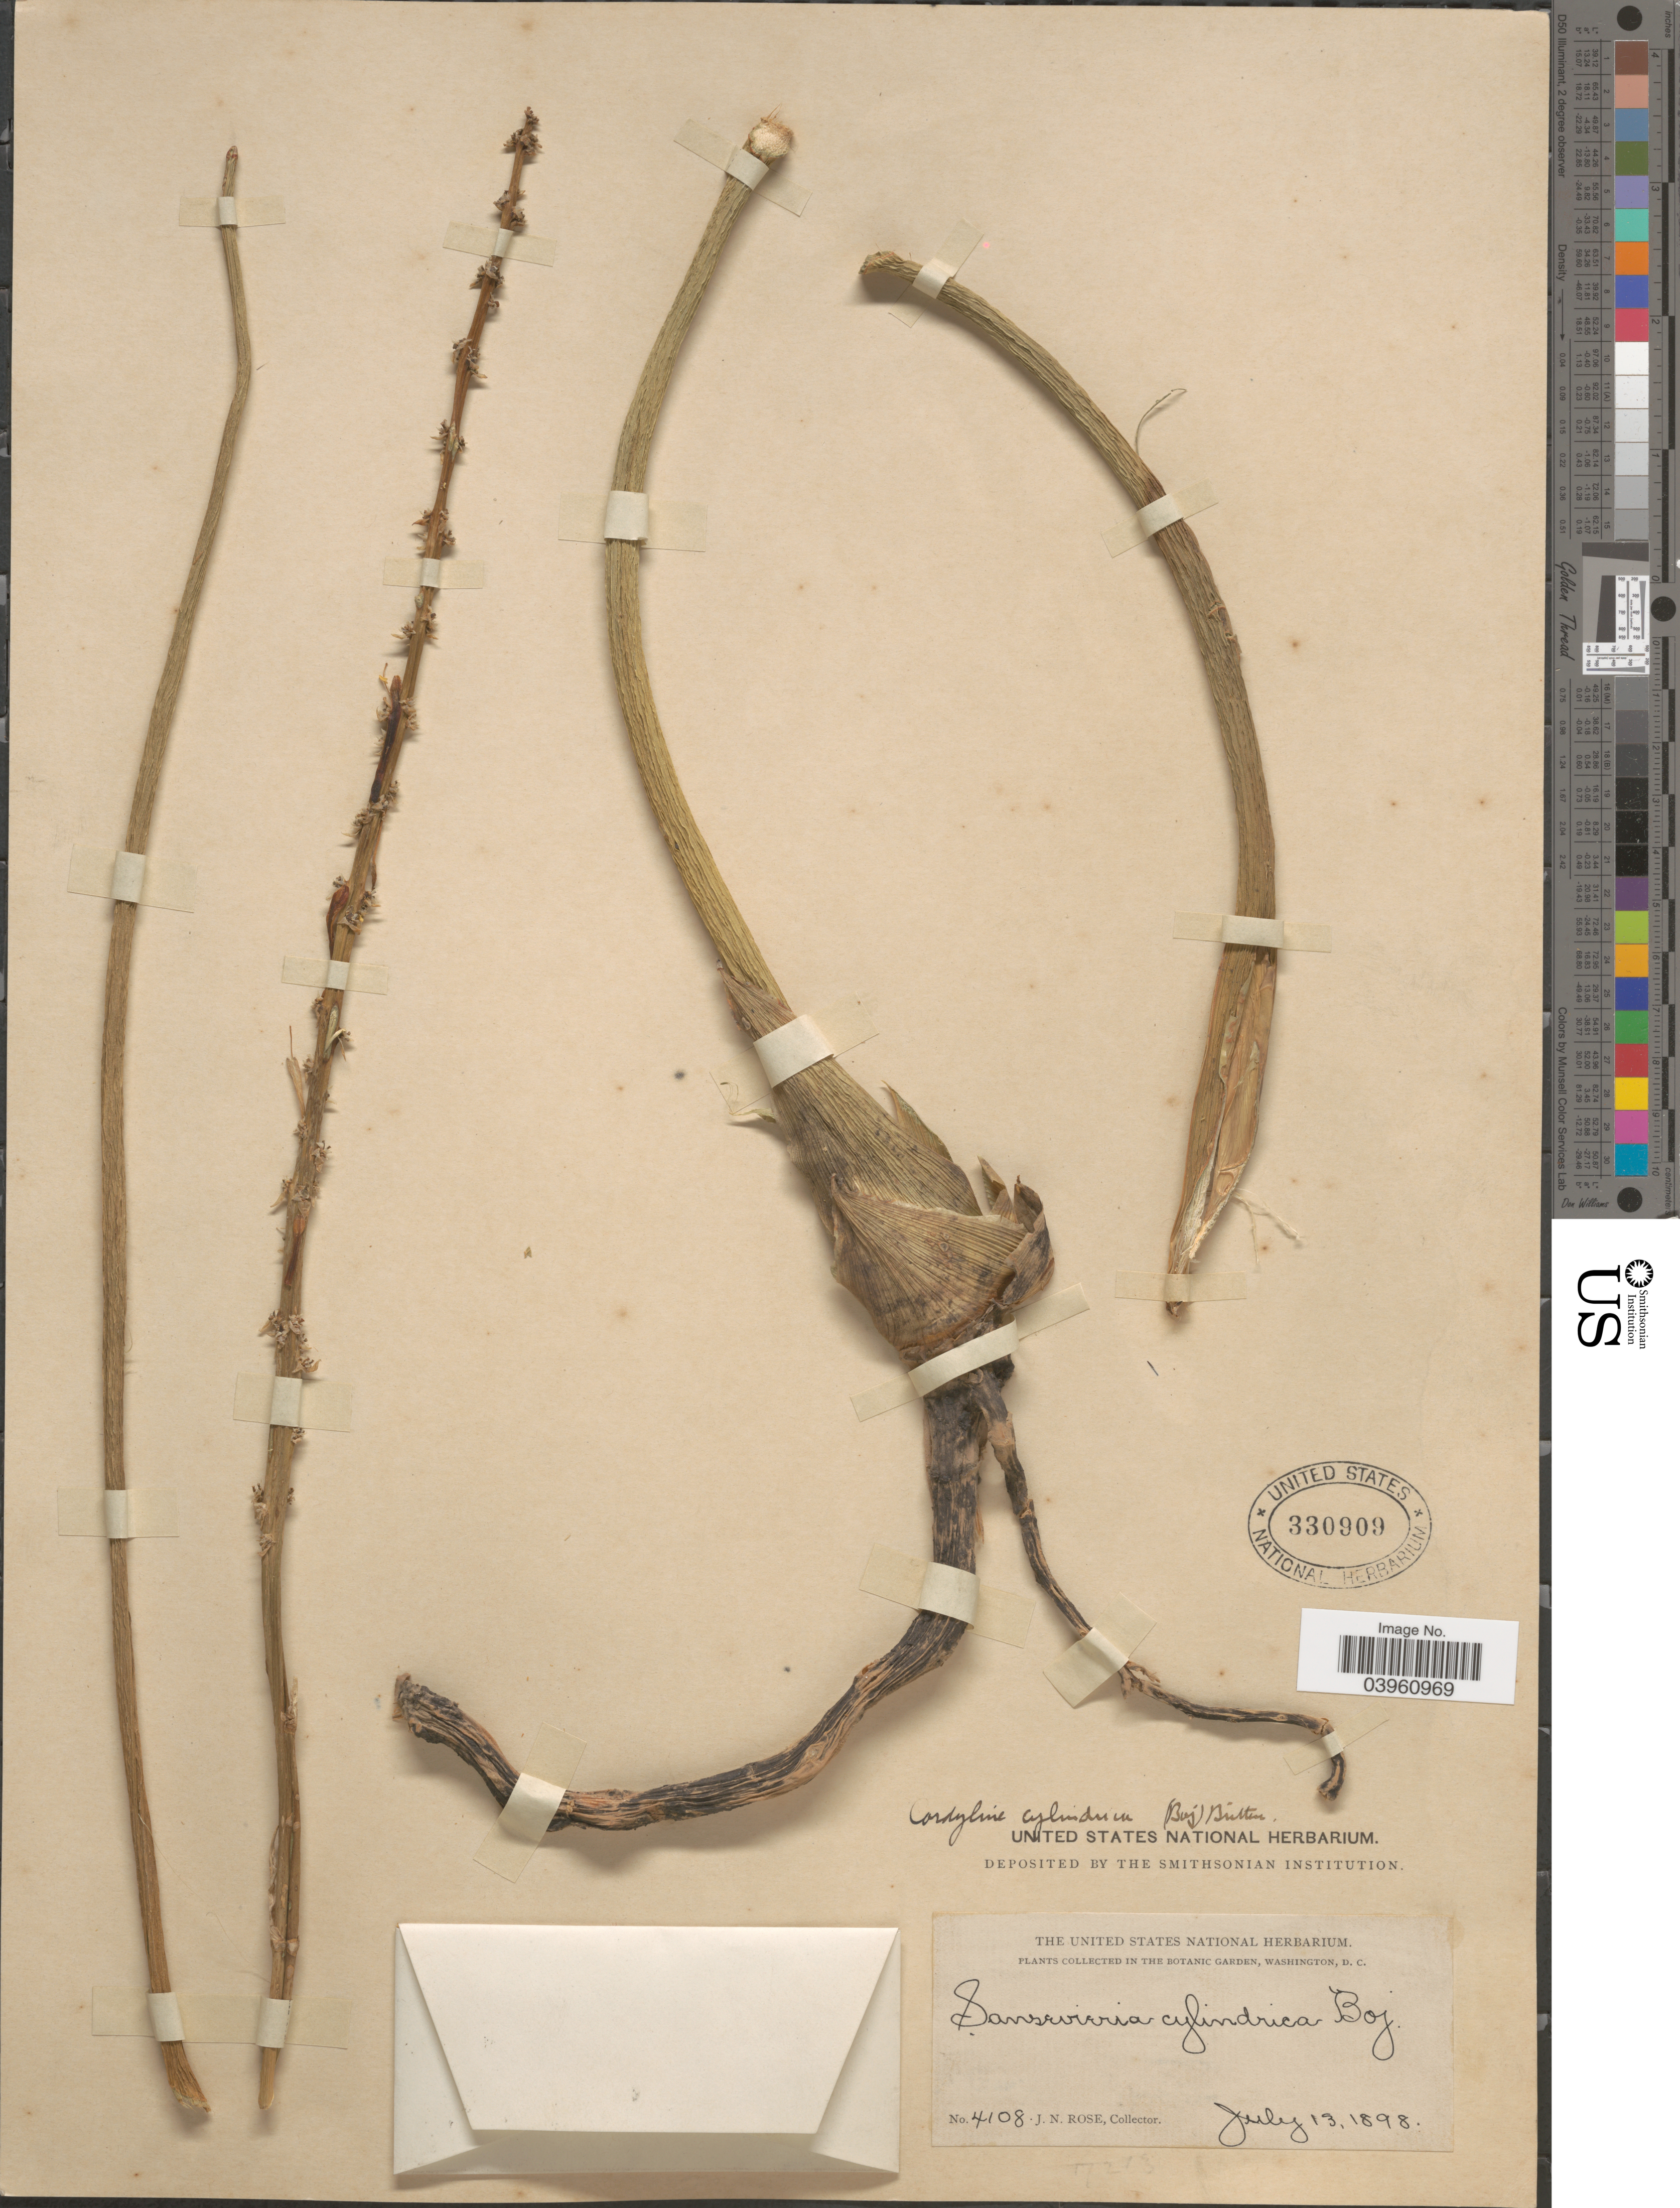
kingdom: Plantae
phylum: Tracheophyta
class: Liliopsida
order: Asparagales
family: Asparagaceae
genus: Cordyline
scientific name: Cordyline cylindrica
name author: (Bojer ex Hook.) Britton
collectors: J. N. Rose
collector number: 4108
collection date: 1898-07-13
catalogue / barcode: US 330909